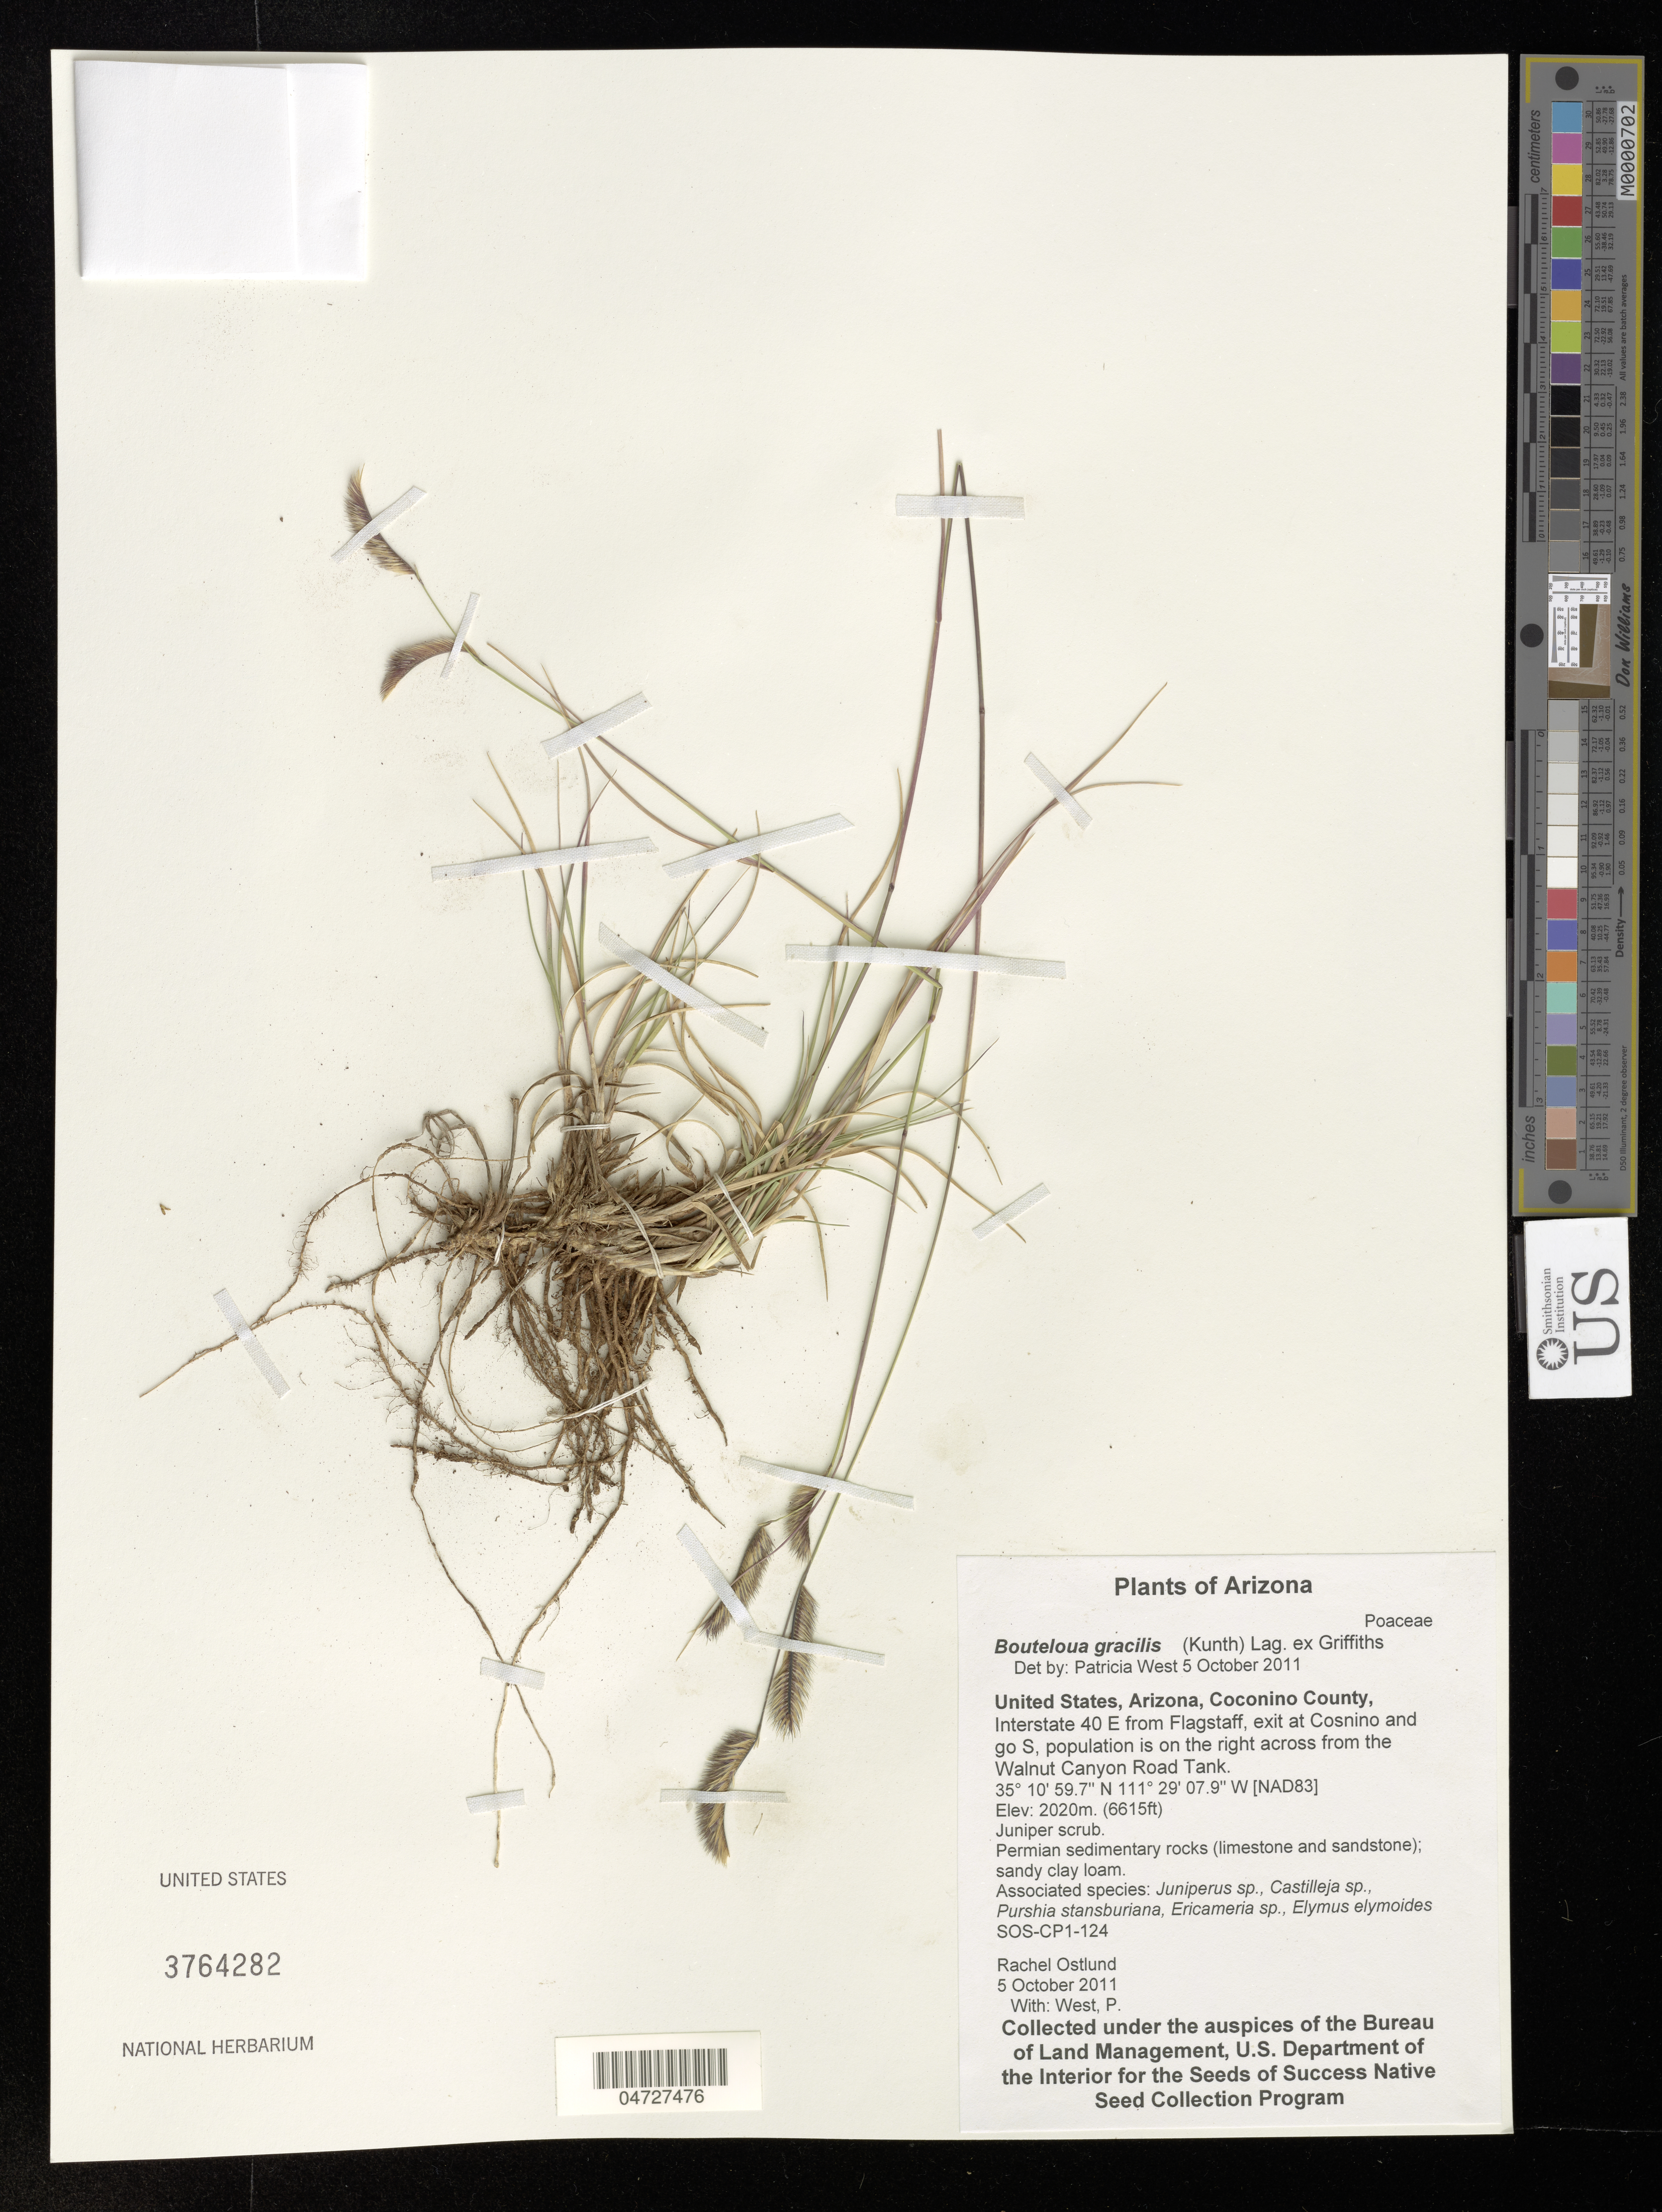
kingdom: Plantae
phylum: Tracheophyta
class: Liliopsida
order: Poales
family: Poaceae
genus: Bouteloua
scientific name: Bouteloua gracilis Vasey nom. rej.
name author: Vasey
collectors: R. Ostlund & P. West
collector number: SOS-CP1-124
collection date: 2011-10-05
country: United States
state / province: Arizona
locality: Coconino County, Interstate 40 E from Flagstaff, exit at Cosnino and go S, population is on the right across from the Walnut Canyon Road Tank.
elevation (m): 2020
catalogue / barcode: US 3764282